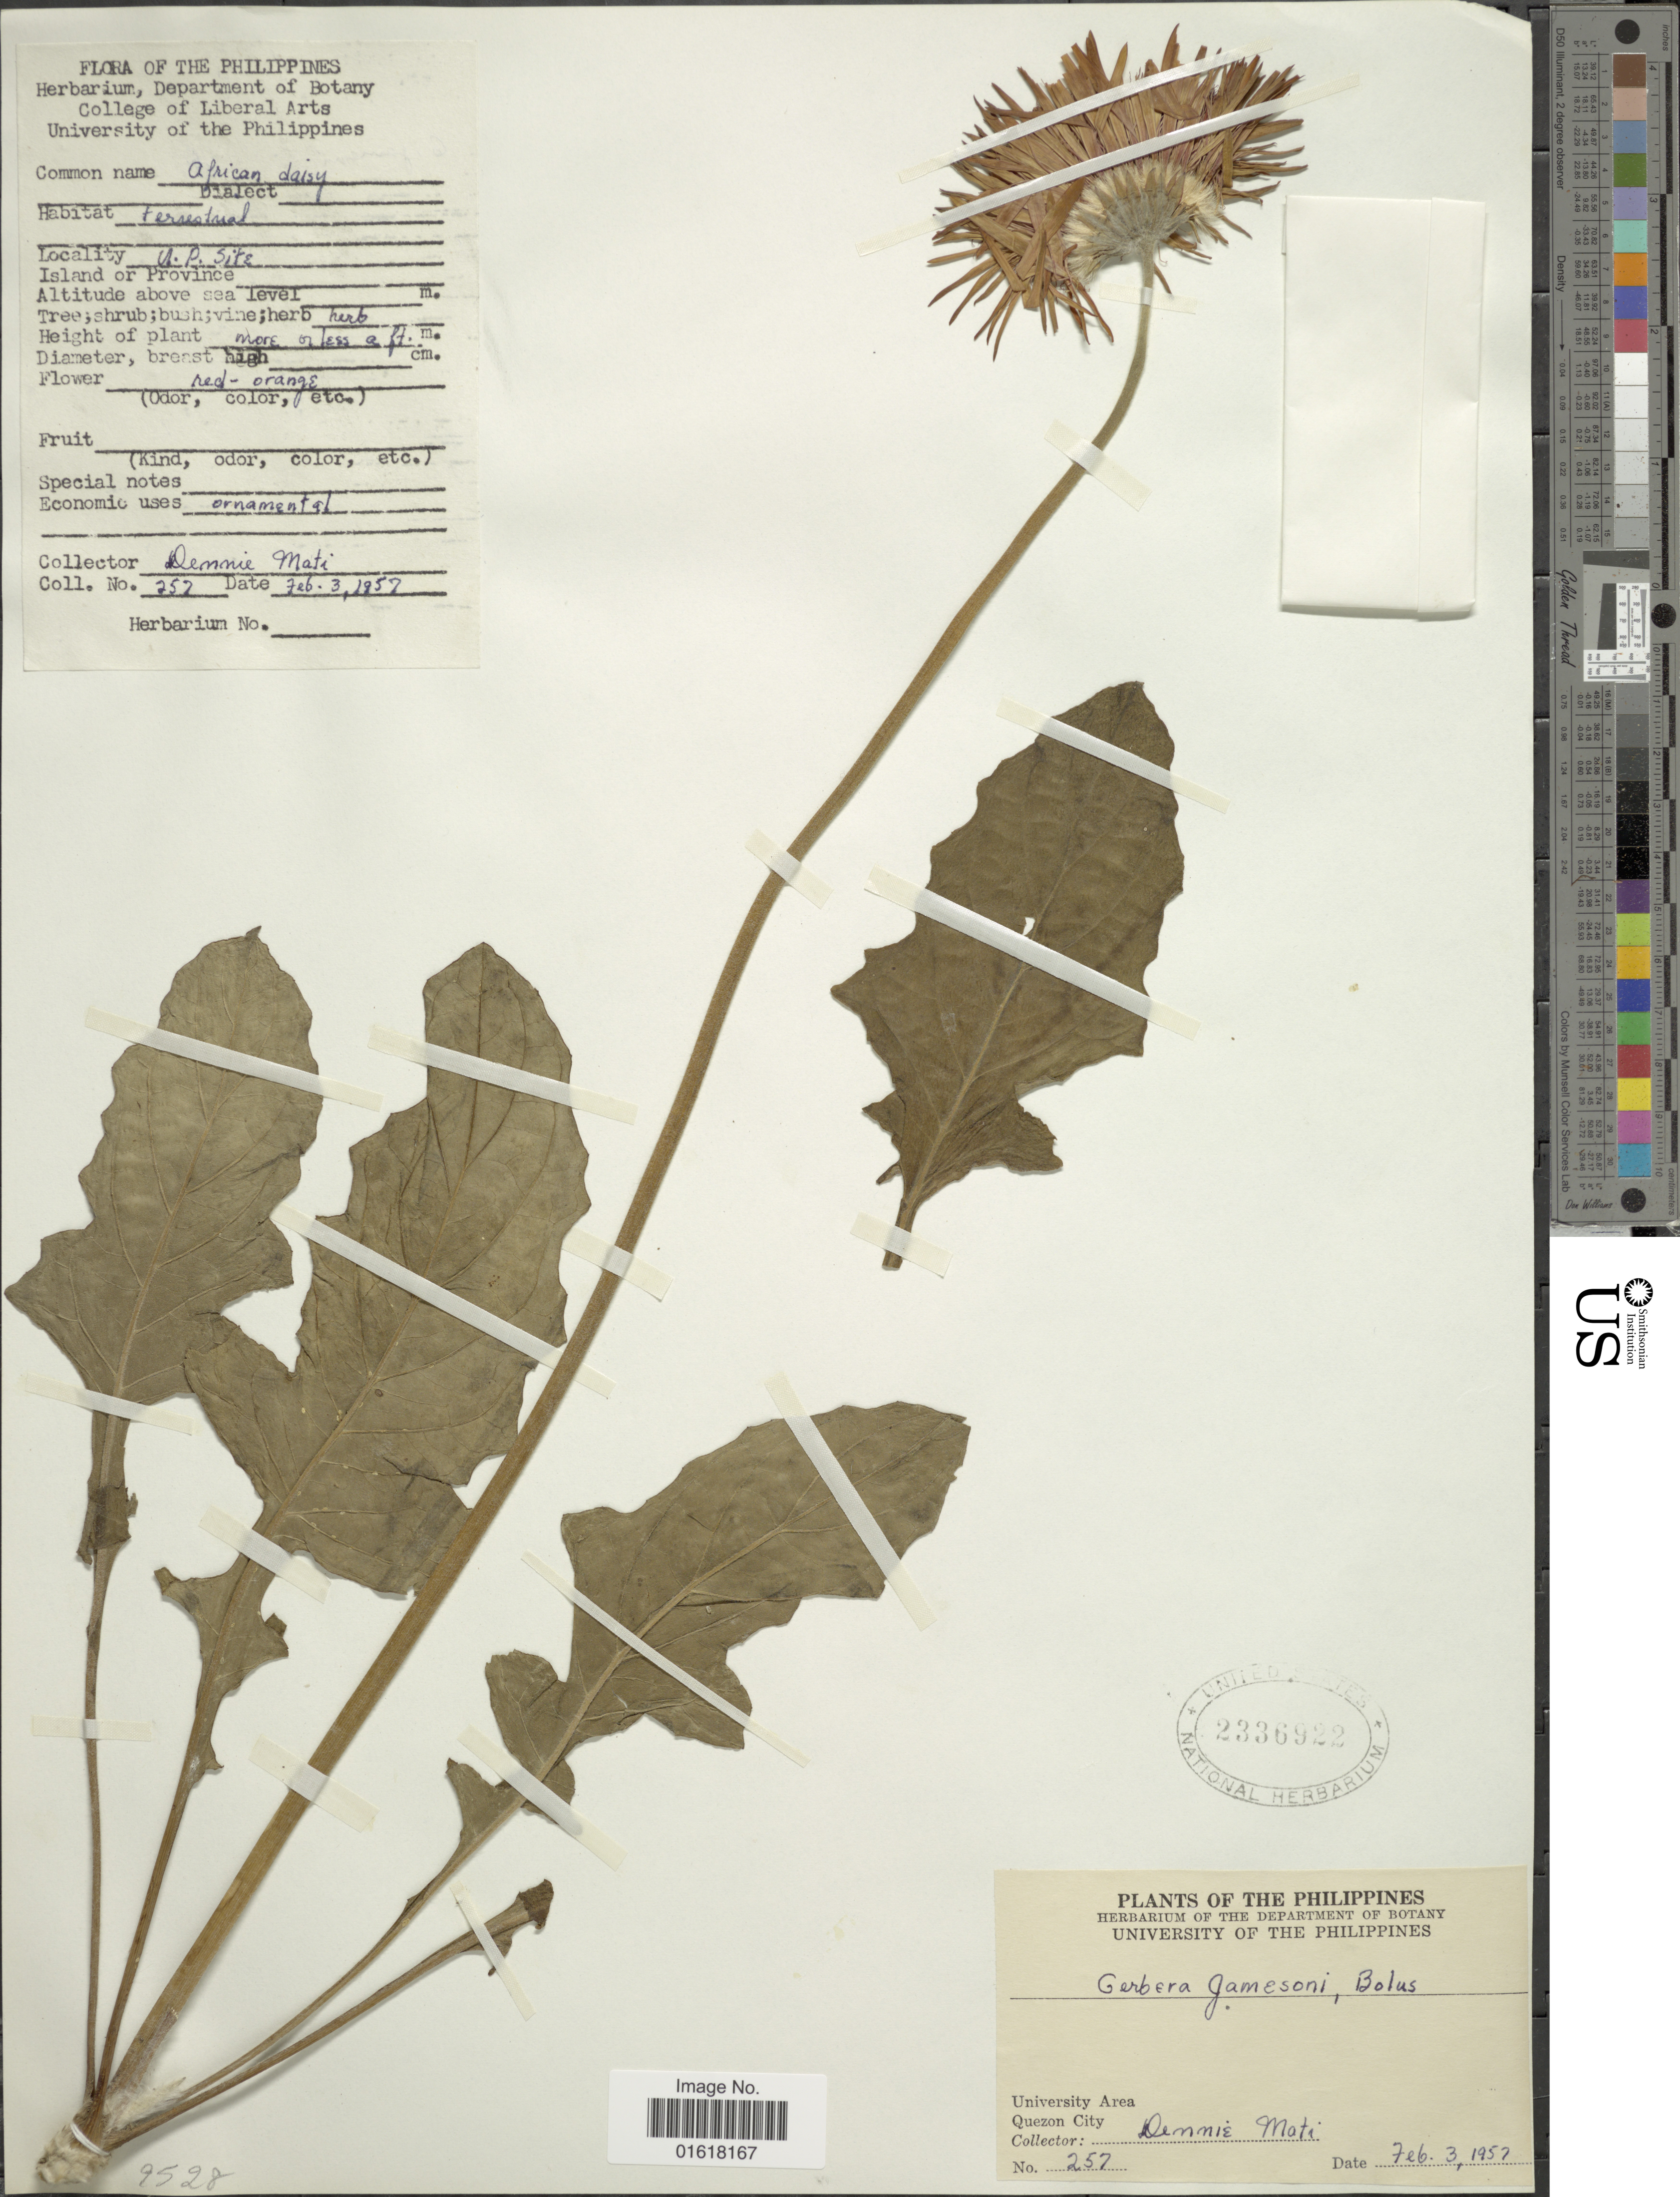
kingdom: Plantae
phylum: Tracheophyta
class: Magnoliopsida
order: Asterales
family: Asteraceae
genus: Gerbera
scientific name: Gerbera jamesonii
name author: Bolus ex Hook. f.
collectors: D. Mati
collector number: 257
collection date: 1957-02-03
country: Philippines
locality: U. P. Site. University Area. Quezon City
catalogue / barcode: US 2336922